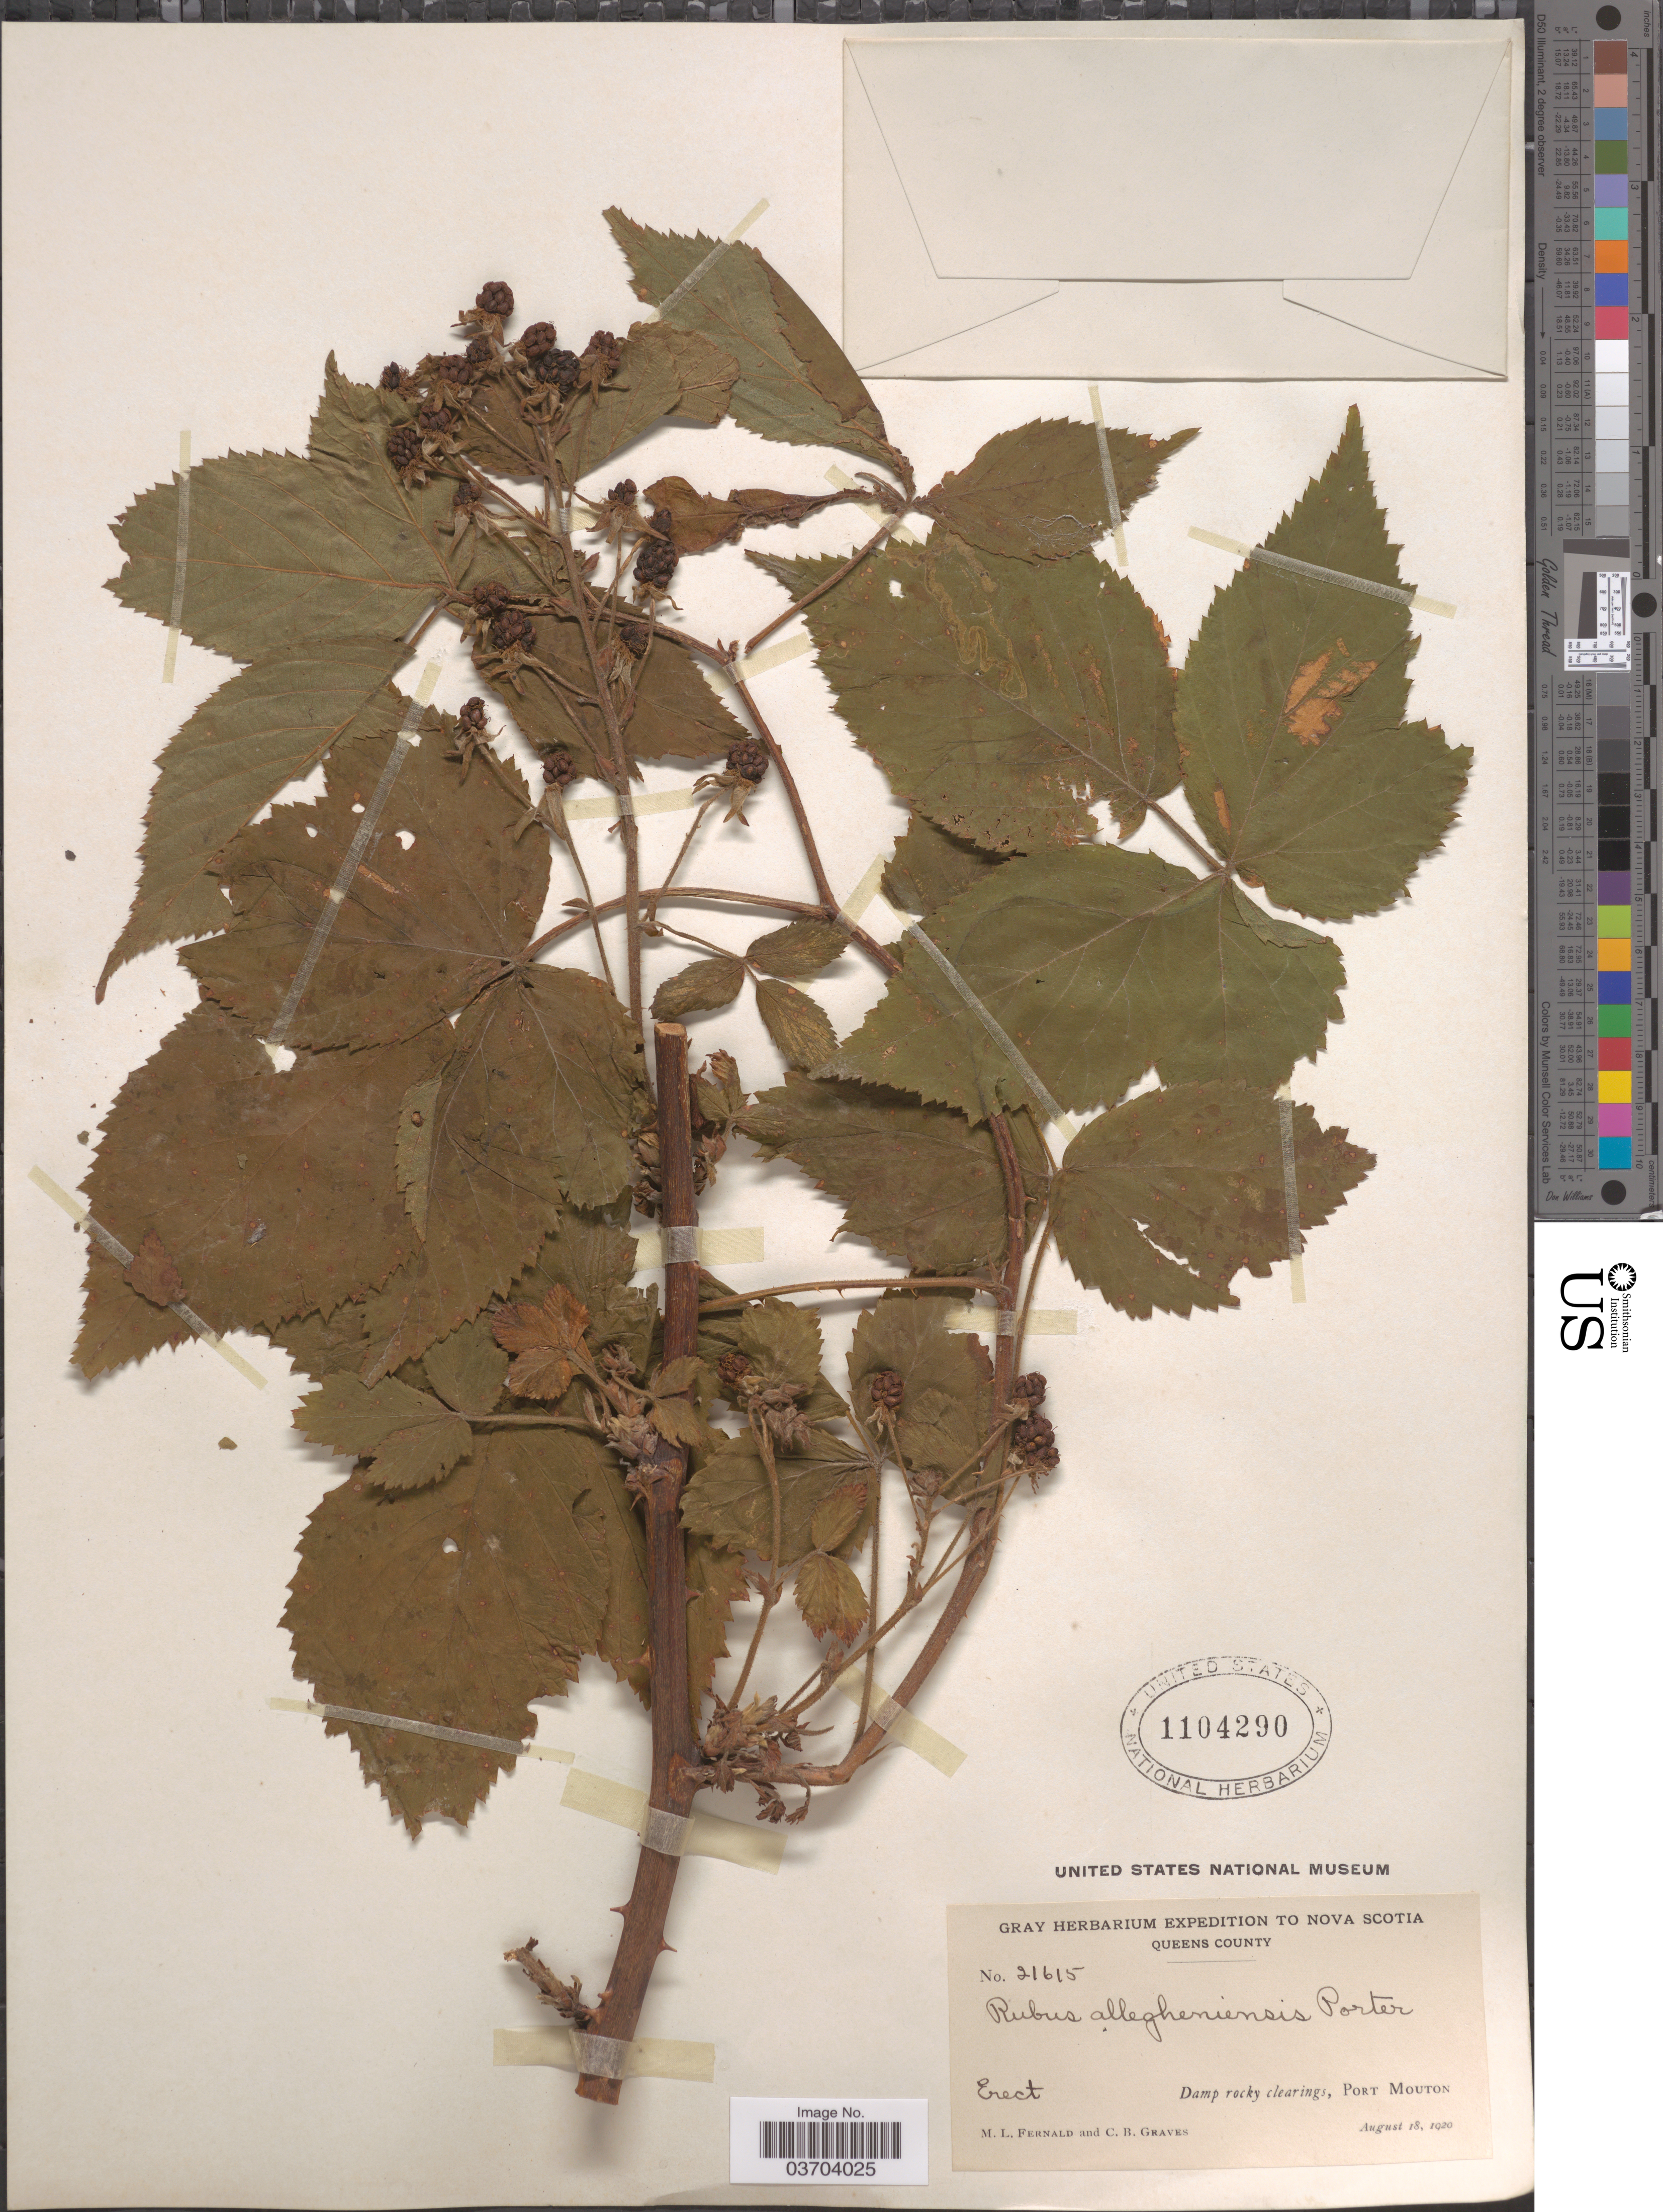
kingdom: Plantae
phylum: Tracheophyta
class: Magnoliopsida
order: Rosales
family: Rosaceae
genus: Rubus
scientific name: Rubus allegheniensis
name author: Porter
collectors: M. L. Fernald & C. Graves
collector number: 21615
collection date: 1920-08-18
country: Canada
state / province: Nova Scotia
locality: Queens County. Port Mouton.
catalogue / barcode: US 1104290